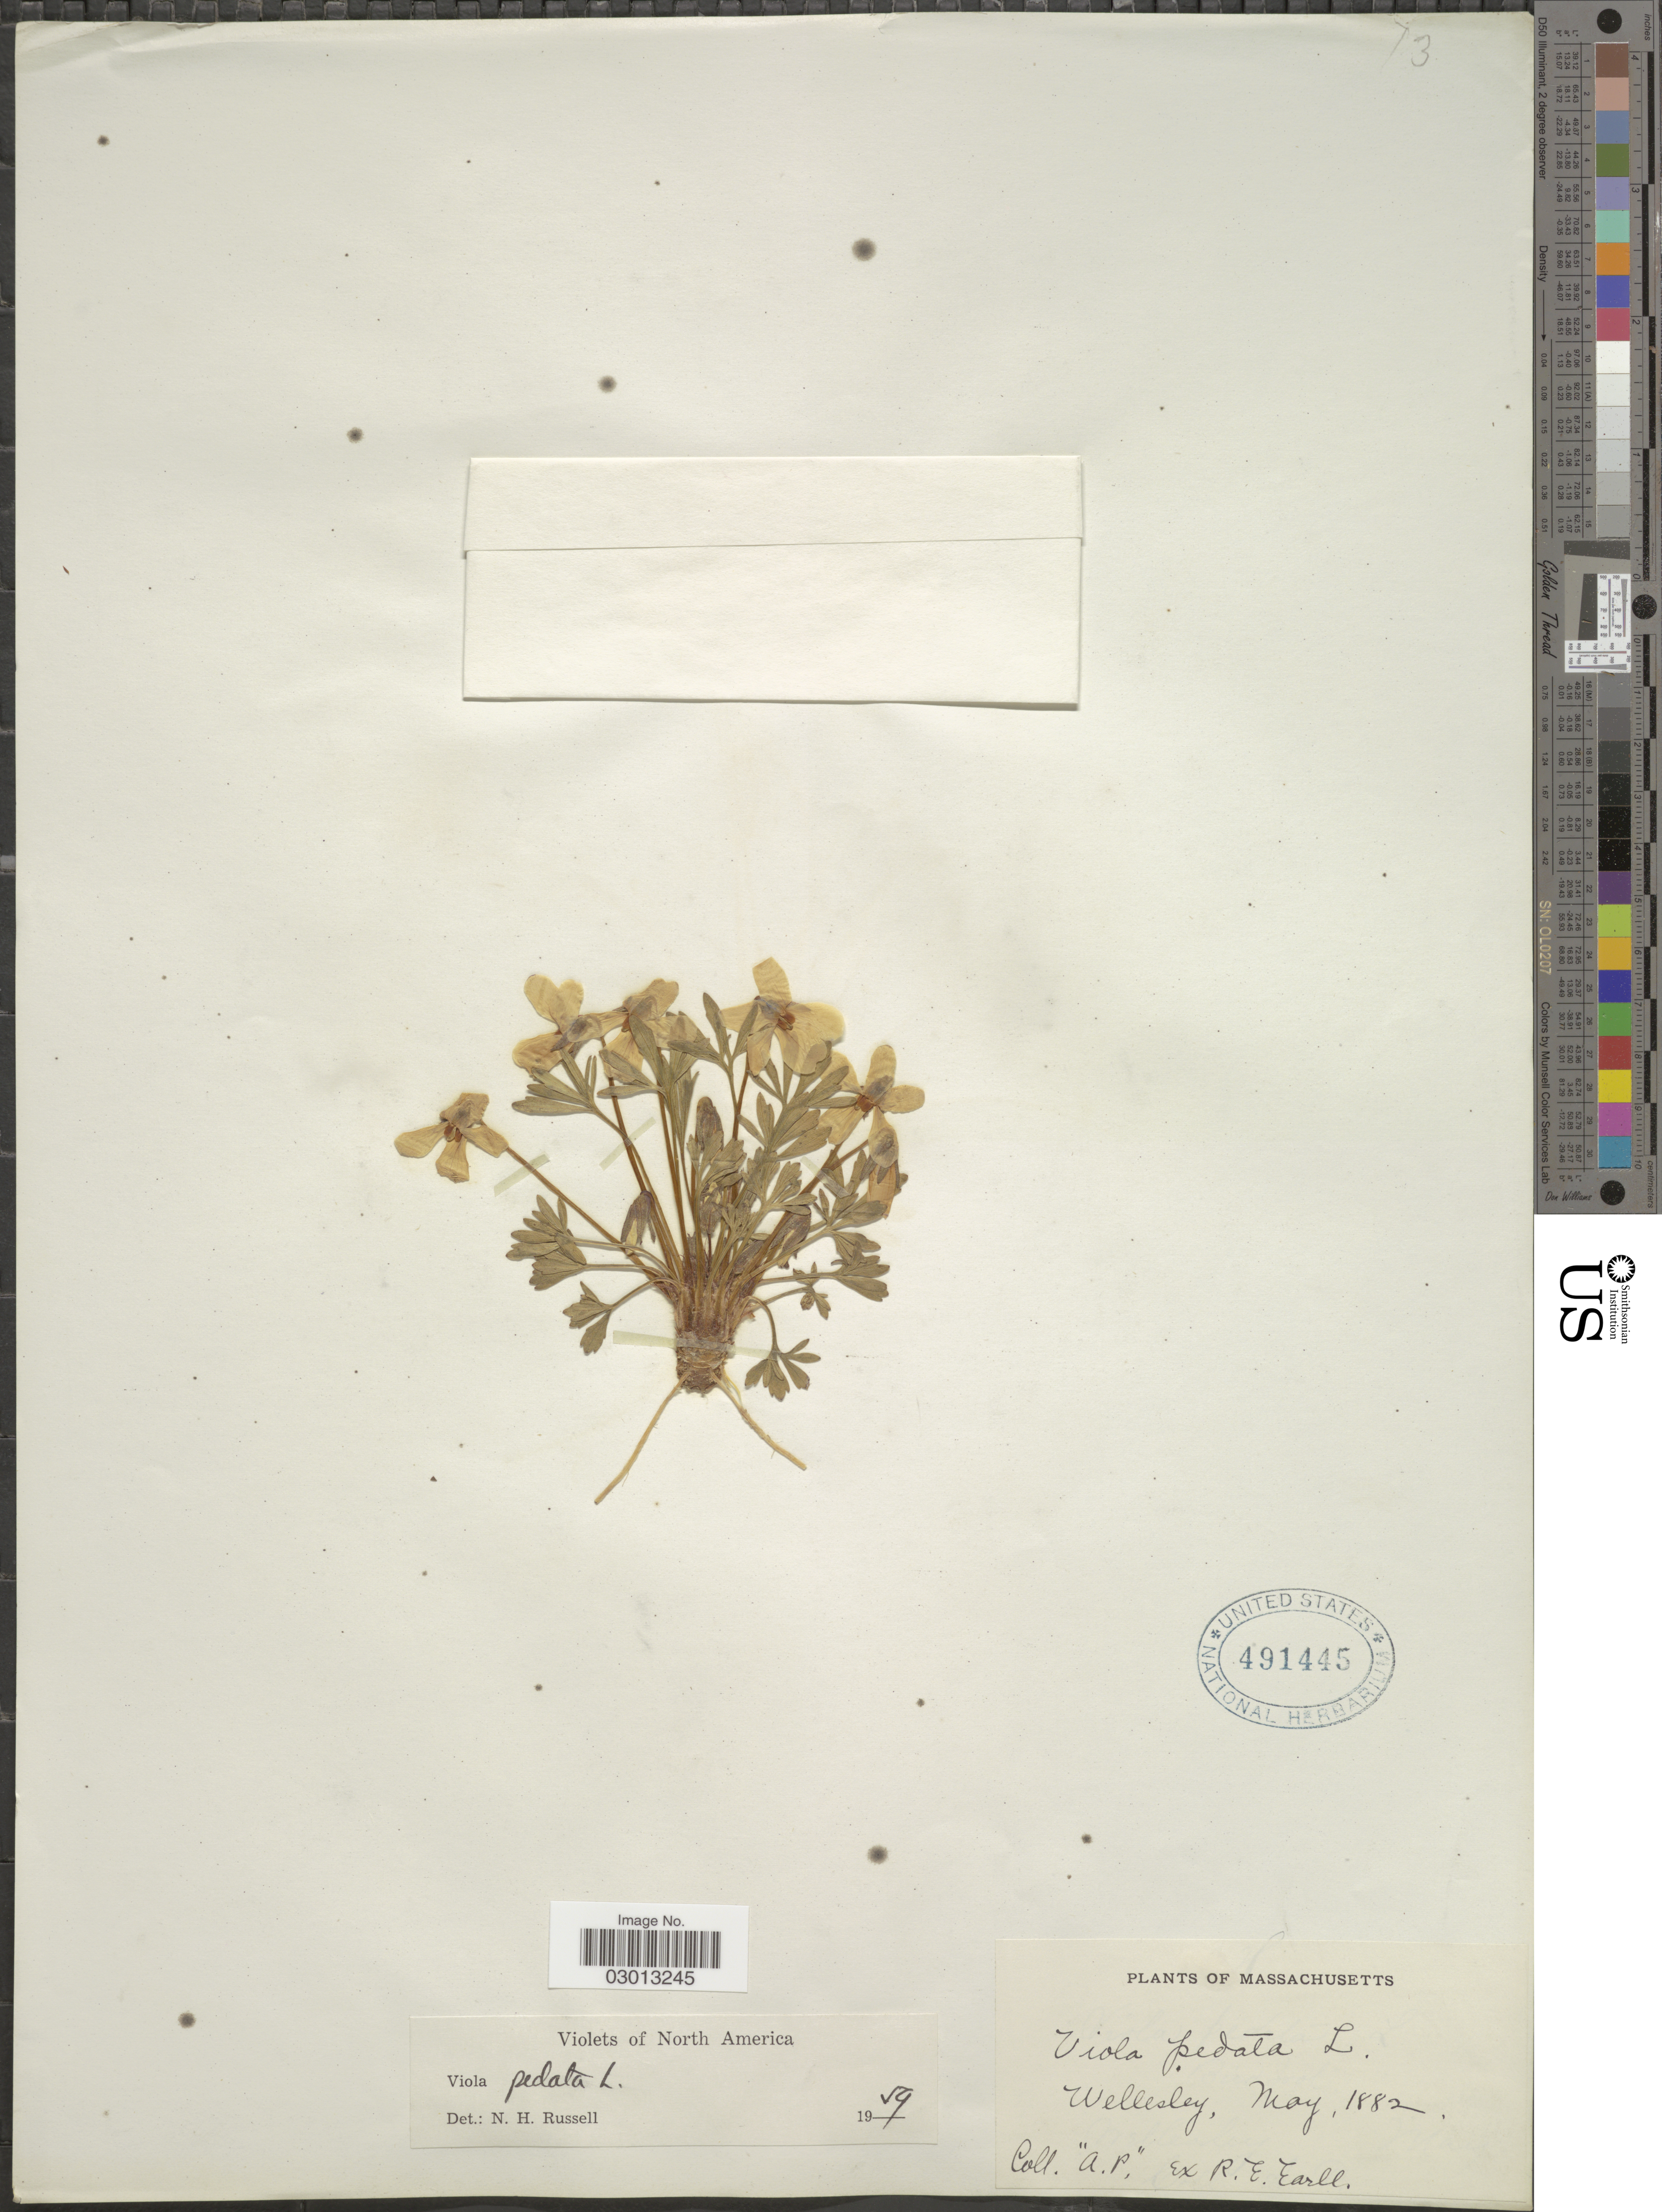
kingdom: Plantae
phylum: Tracheophyta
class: Magnoliopsida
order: Malpighiales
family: Violaceae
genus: Viola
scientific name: Viola pedata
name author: L.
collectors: A. P.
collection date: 1882-05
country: United States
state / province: Massachusetts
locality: Wellesley.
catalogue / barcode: US 491445